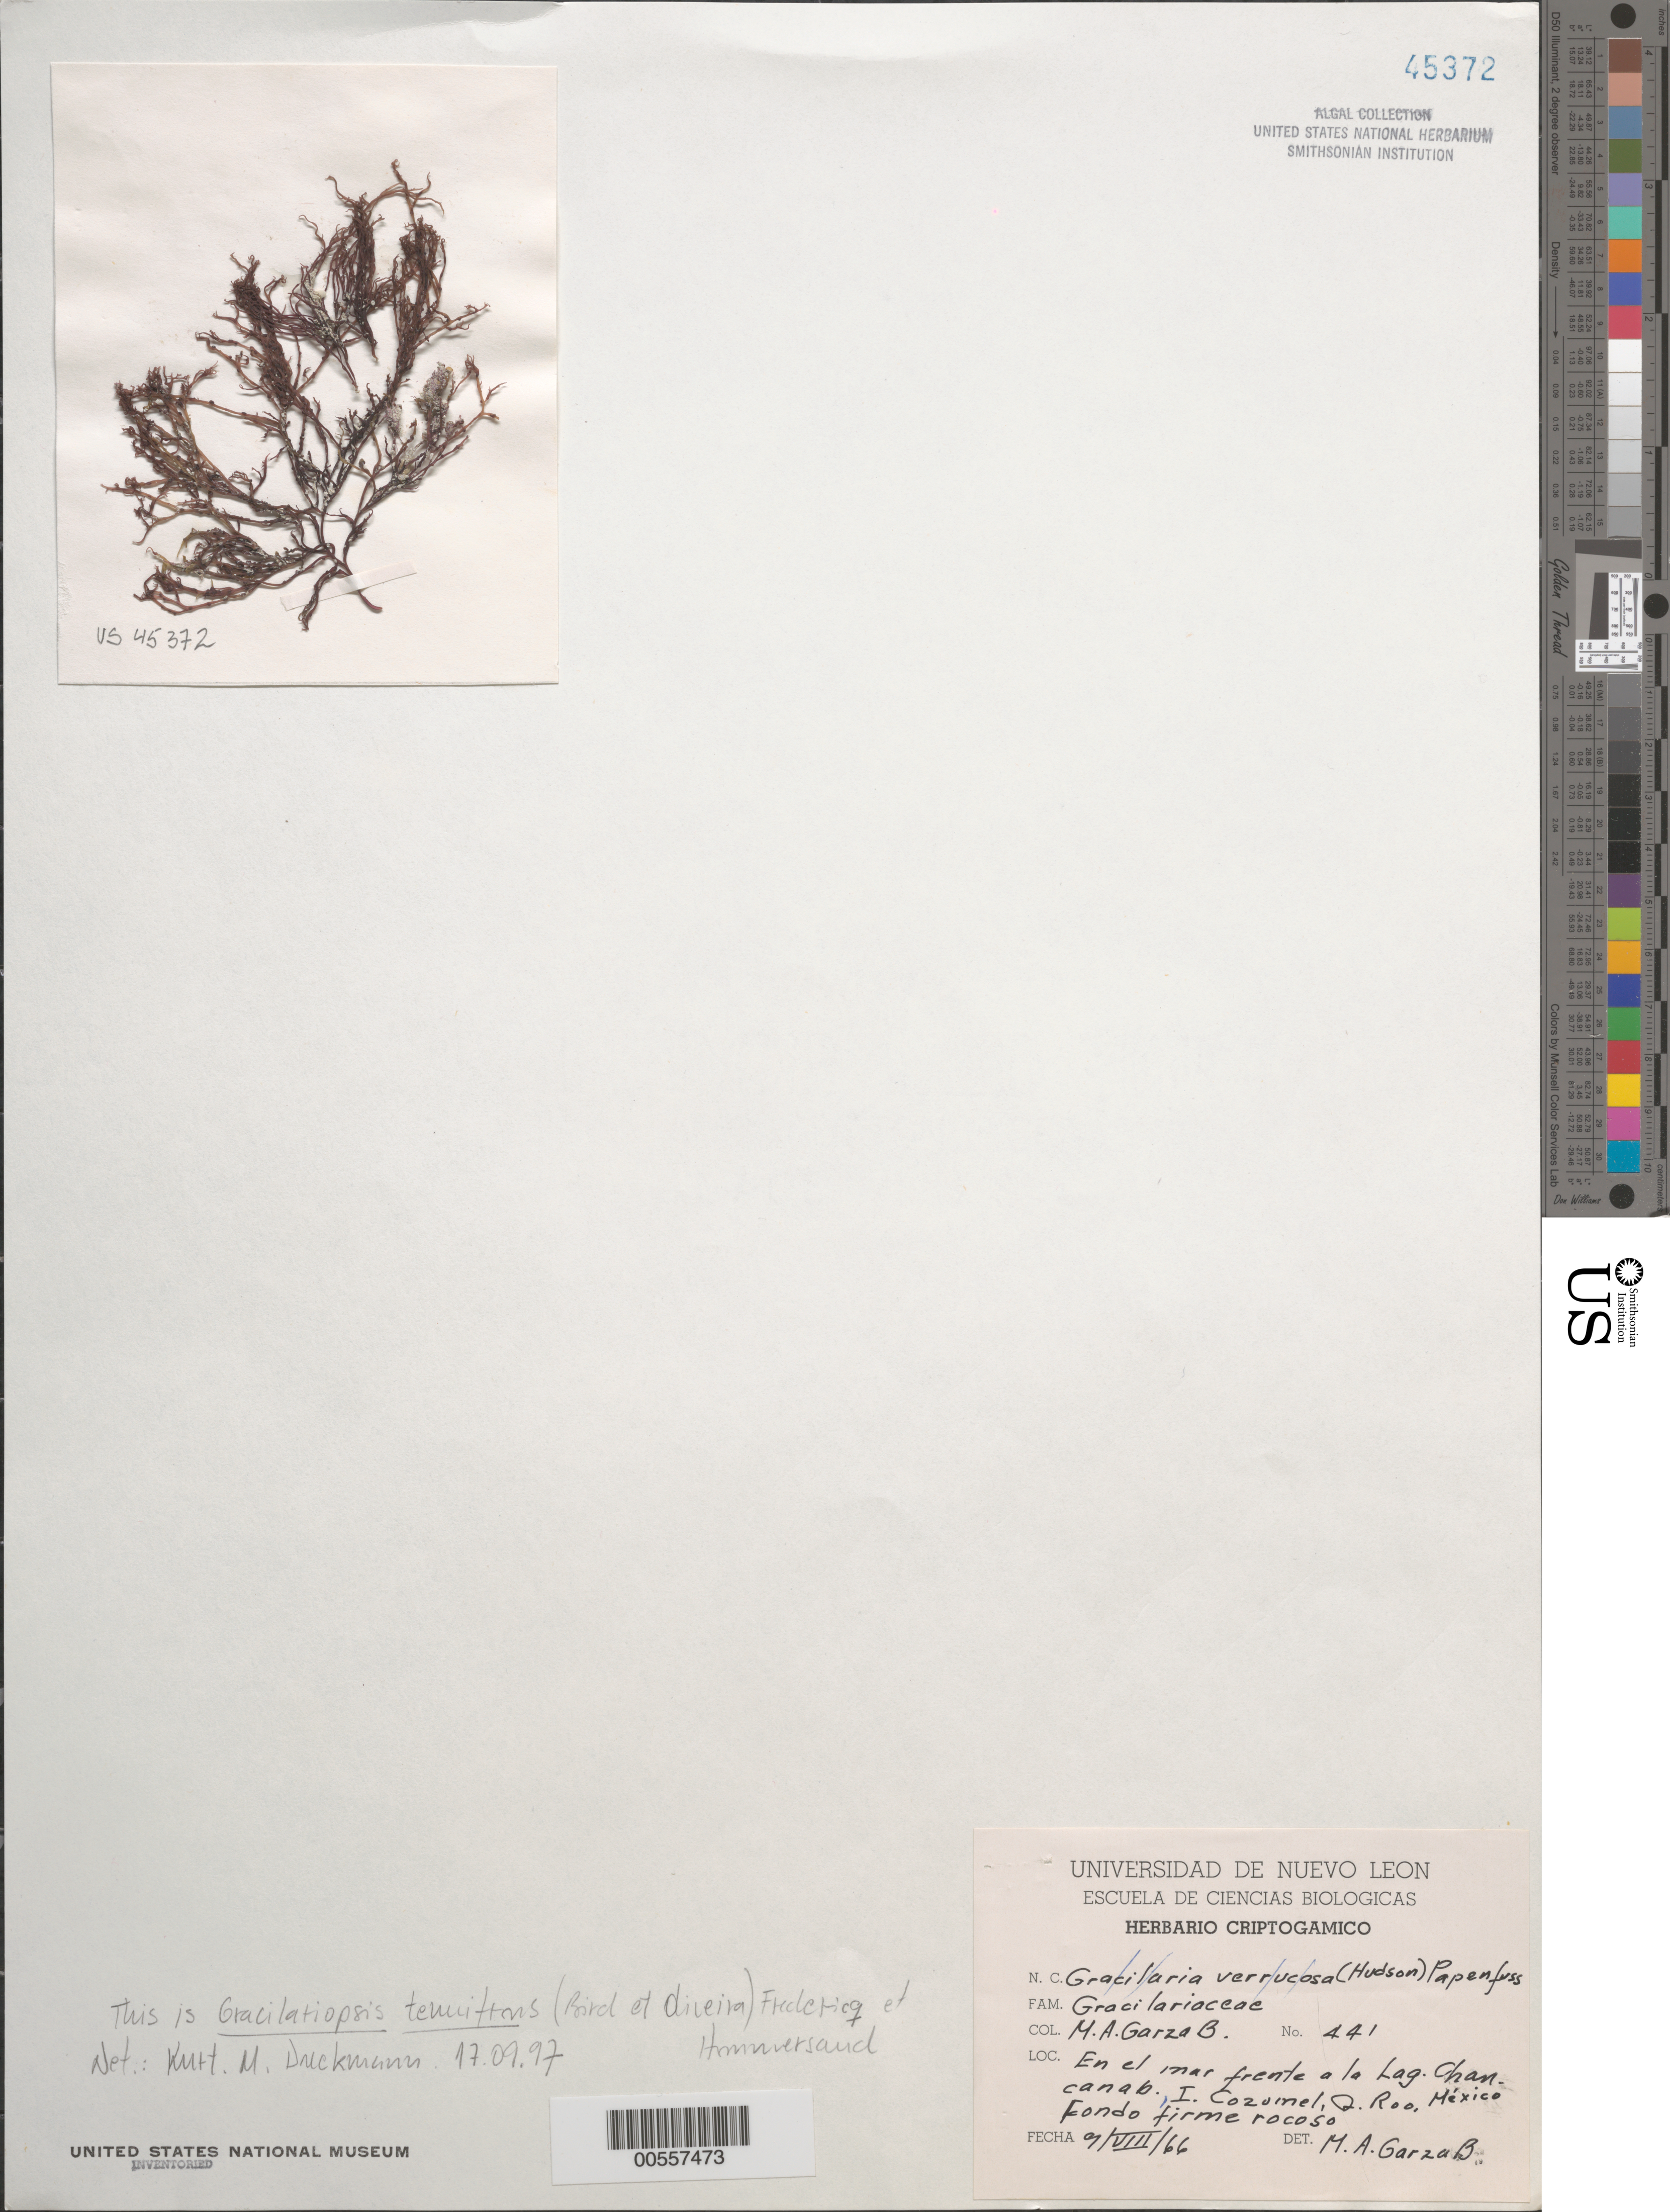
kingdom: Plantae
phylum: Rhodophyta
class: Florideophyceae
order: Gracilariales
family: Gracilariaceae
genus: Gracilariopsis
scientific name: Gracilariopsis tenuifrons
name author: (C.J. Bird & E.C. Oliveira) Fredericq & Hommersand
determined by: Druckmann, K. M.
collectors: M. Garza Barrientos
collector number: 441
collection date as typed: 09 Aug 1966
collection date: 1966-08-09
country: Mexico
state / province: Quintana Roo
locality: Lagoon chancanab, isla cozumel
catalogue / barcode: US 45372